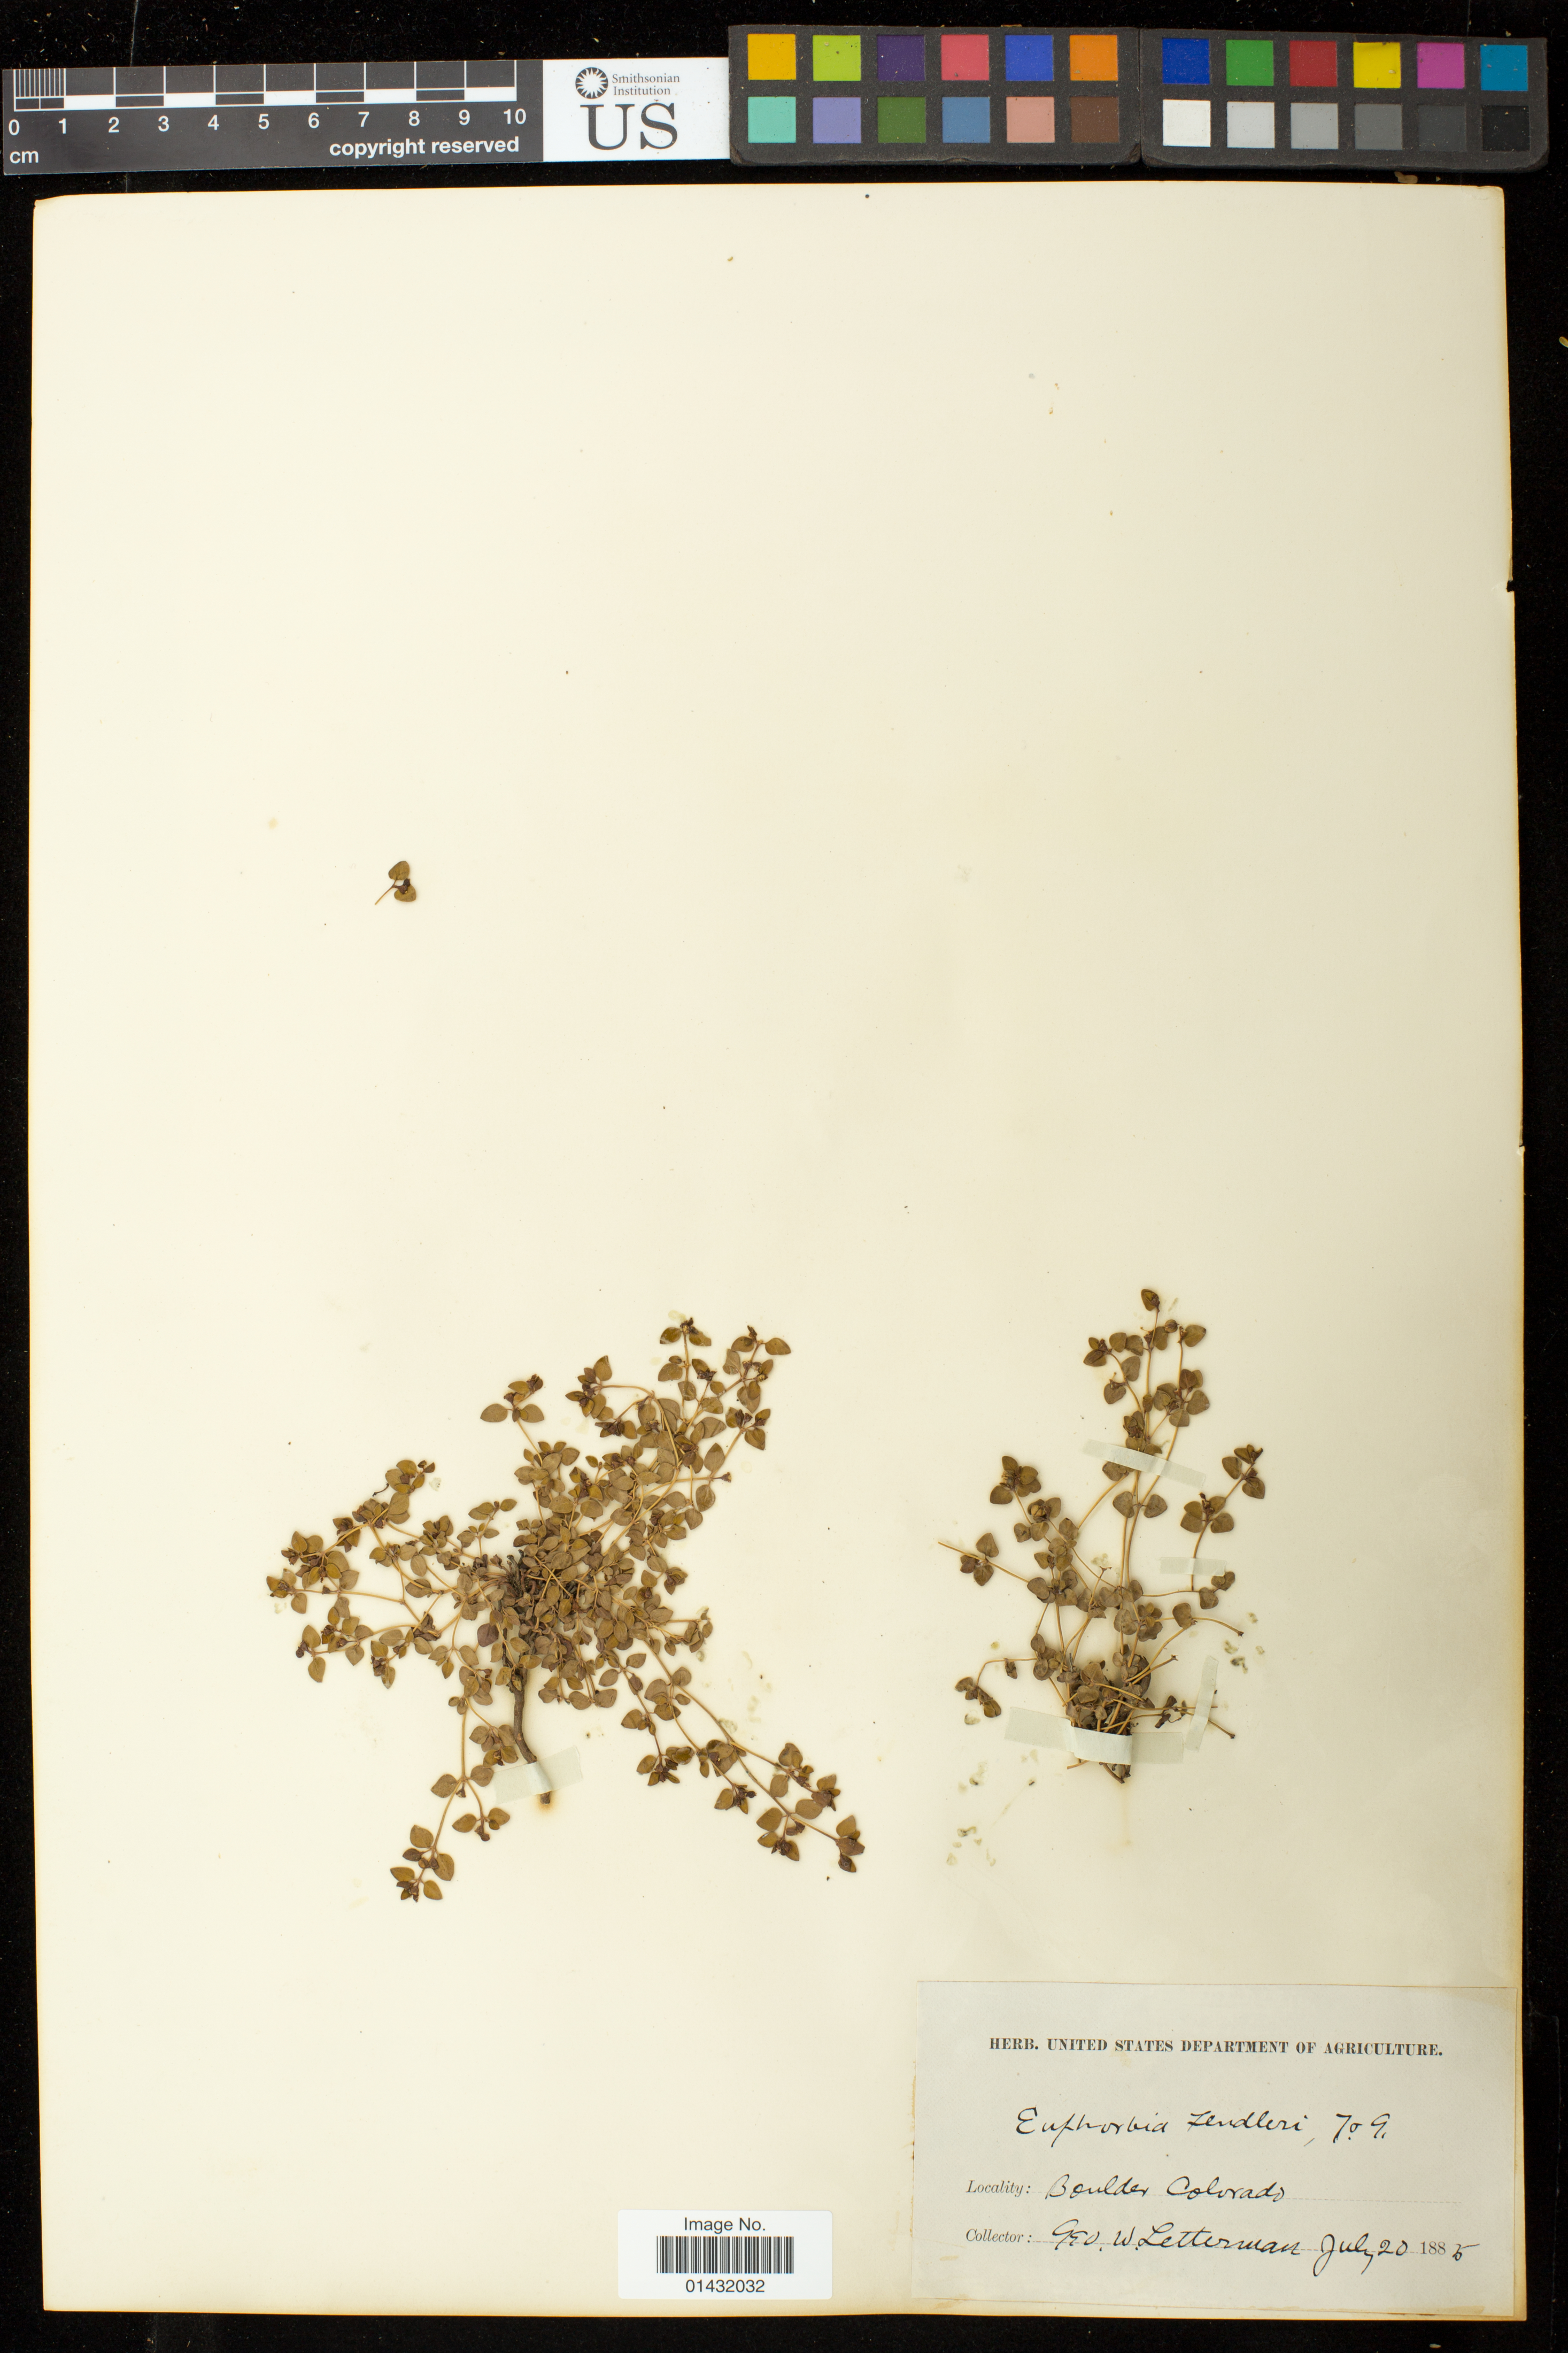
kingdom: Plantae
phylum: Tracheophyta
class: Magnoliopsida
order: Malpighiales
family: Euphorbiaceae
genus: Euphorbia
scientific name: Euphorbia fendleri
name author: Torr. & A. Gray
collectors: G. W. Letterman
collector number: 709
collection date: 1885-07-20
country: United States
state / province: Colorado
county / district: Boulder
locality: Boulder